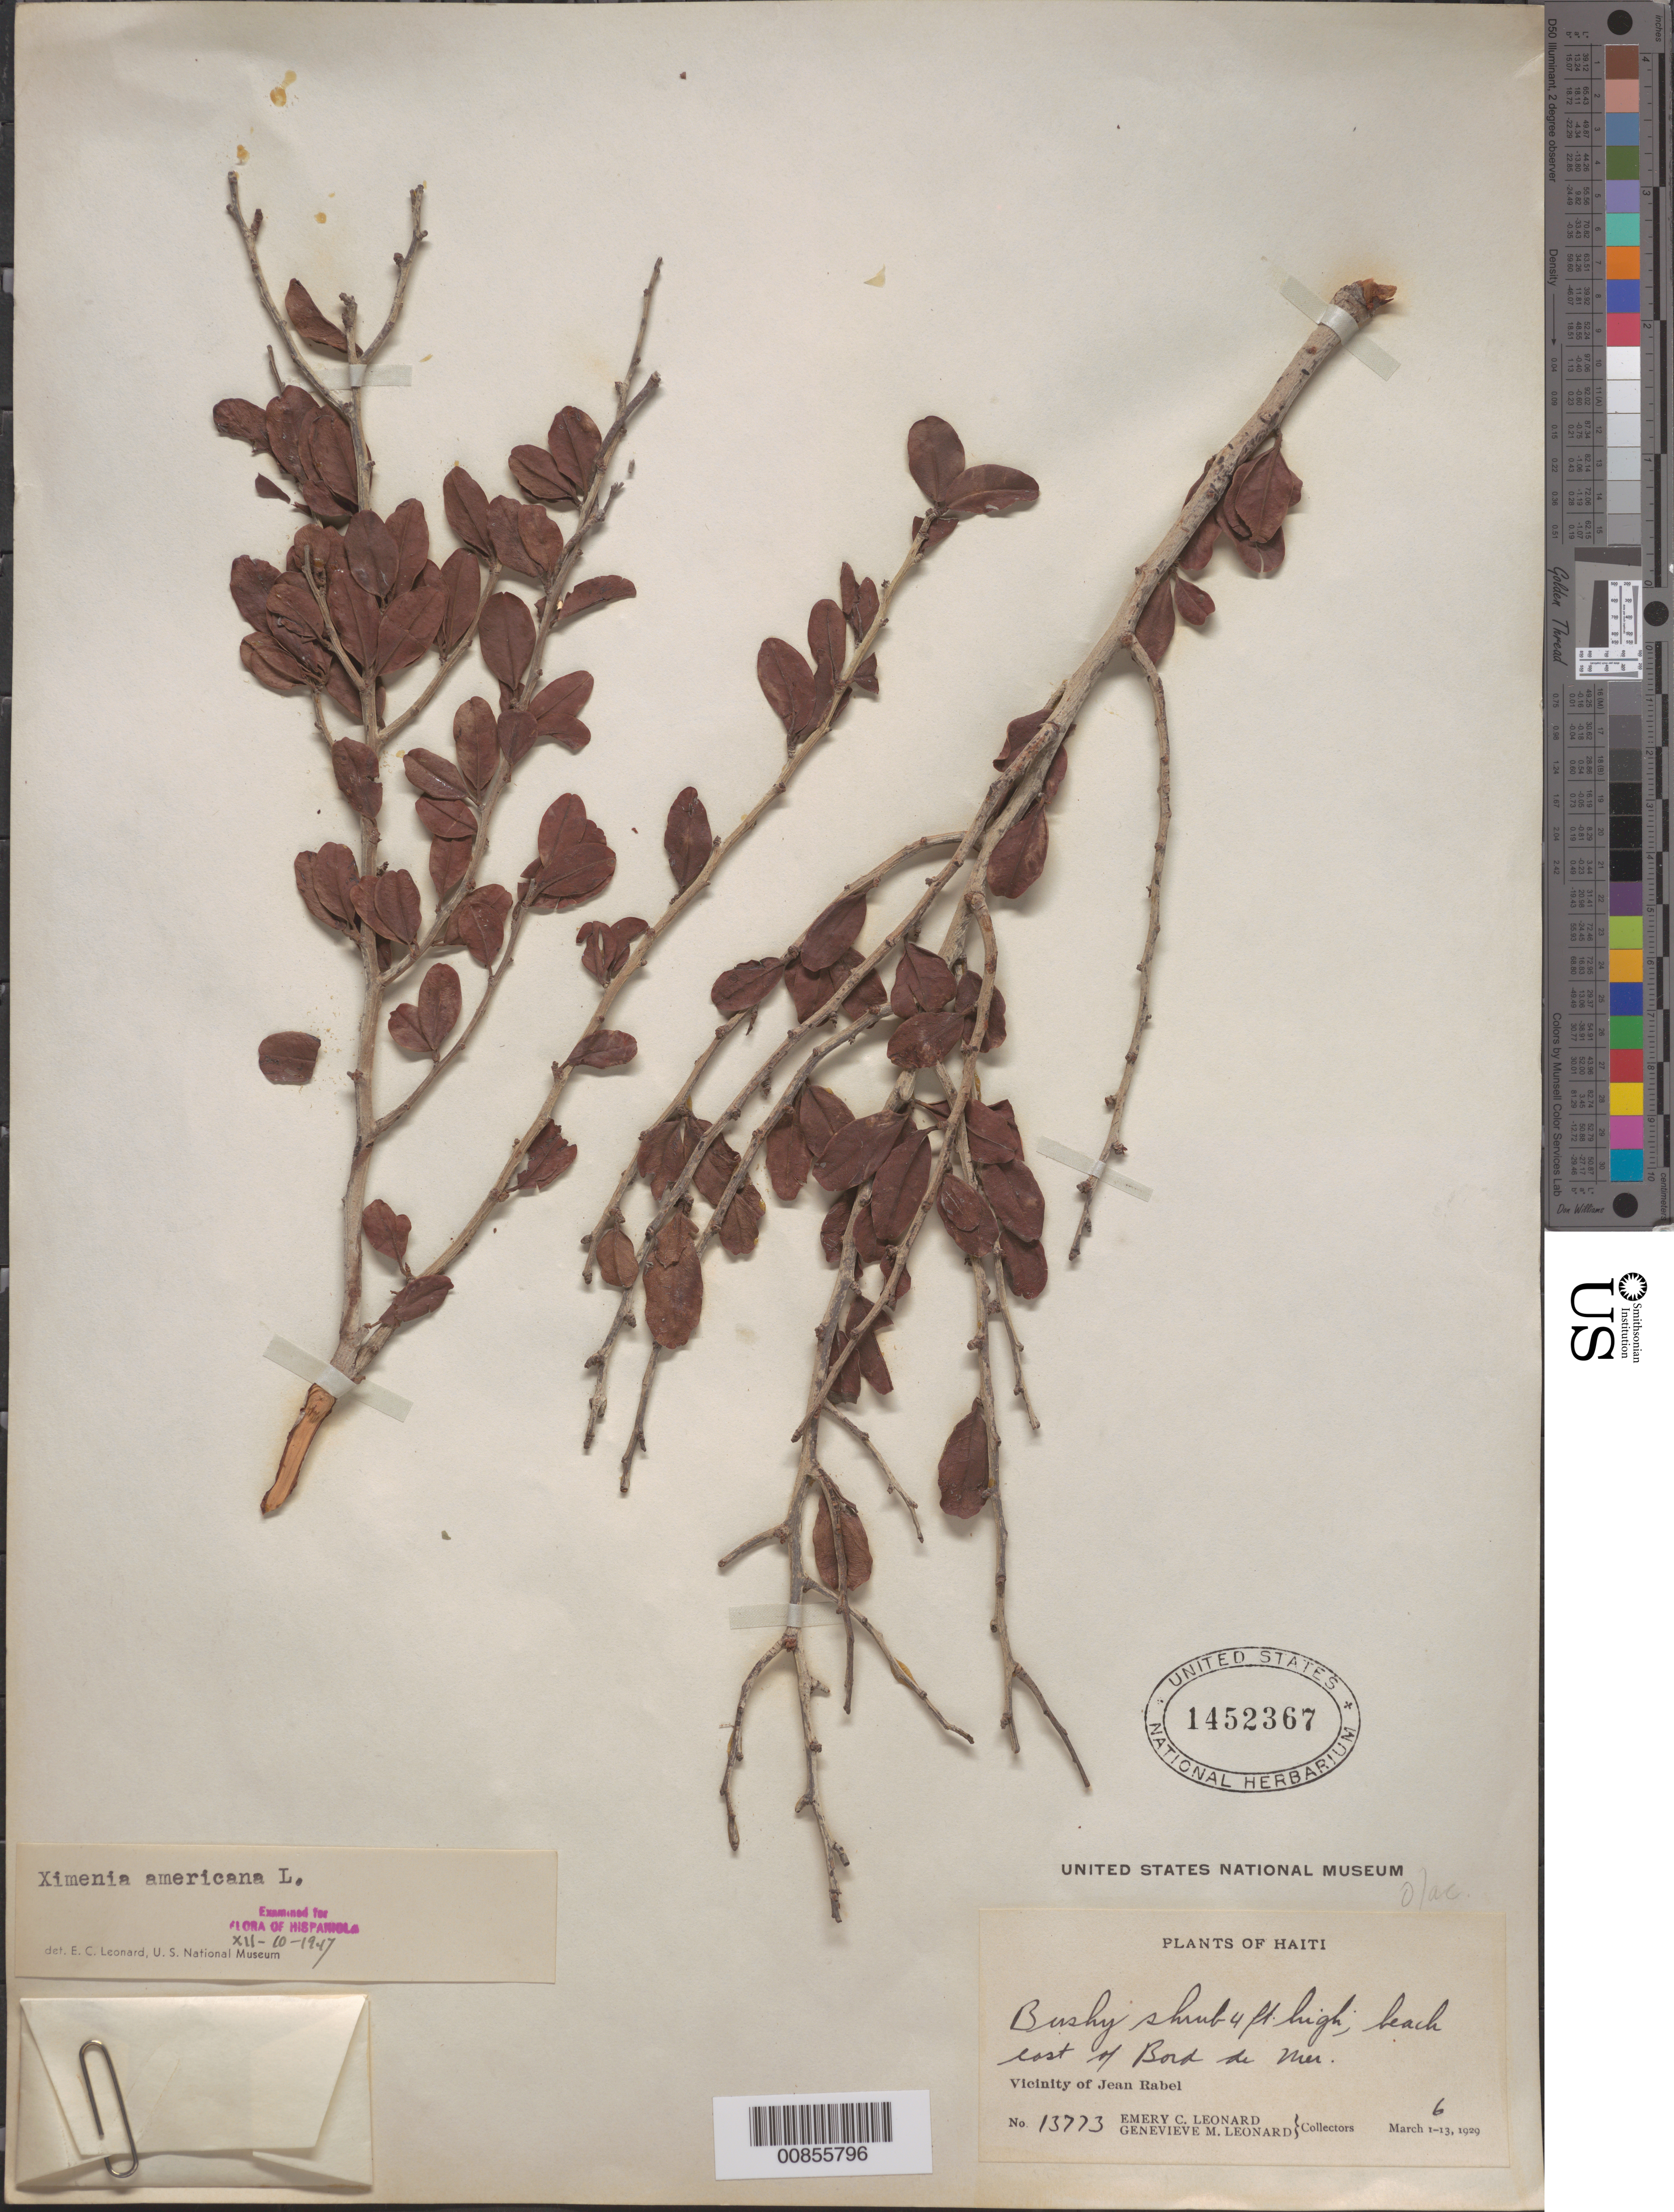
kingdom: Plantae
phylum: Tracheophyta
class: Magnoliopsida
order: Santalales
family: Ximeniaceae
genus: Ximenia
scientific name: Ximenia americana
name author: L.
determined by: Leonard, Emery C., (US)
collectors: E. C. Leonard & G. M. Leonard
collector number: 13773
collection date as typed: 06 Mar 1929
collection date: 1929-03-06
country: Haiti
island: Hispaniola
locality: Vicinity of Jean Rabel. Beach east of Bord du Mer.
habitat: Beach.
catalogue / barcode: US 1452367